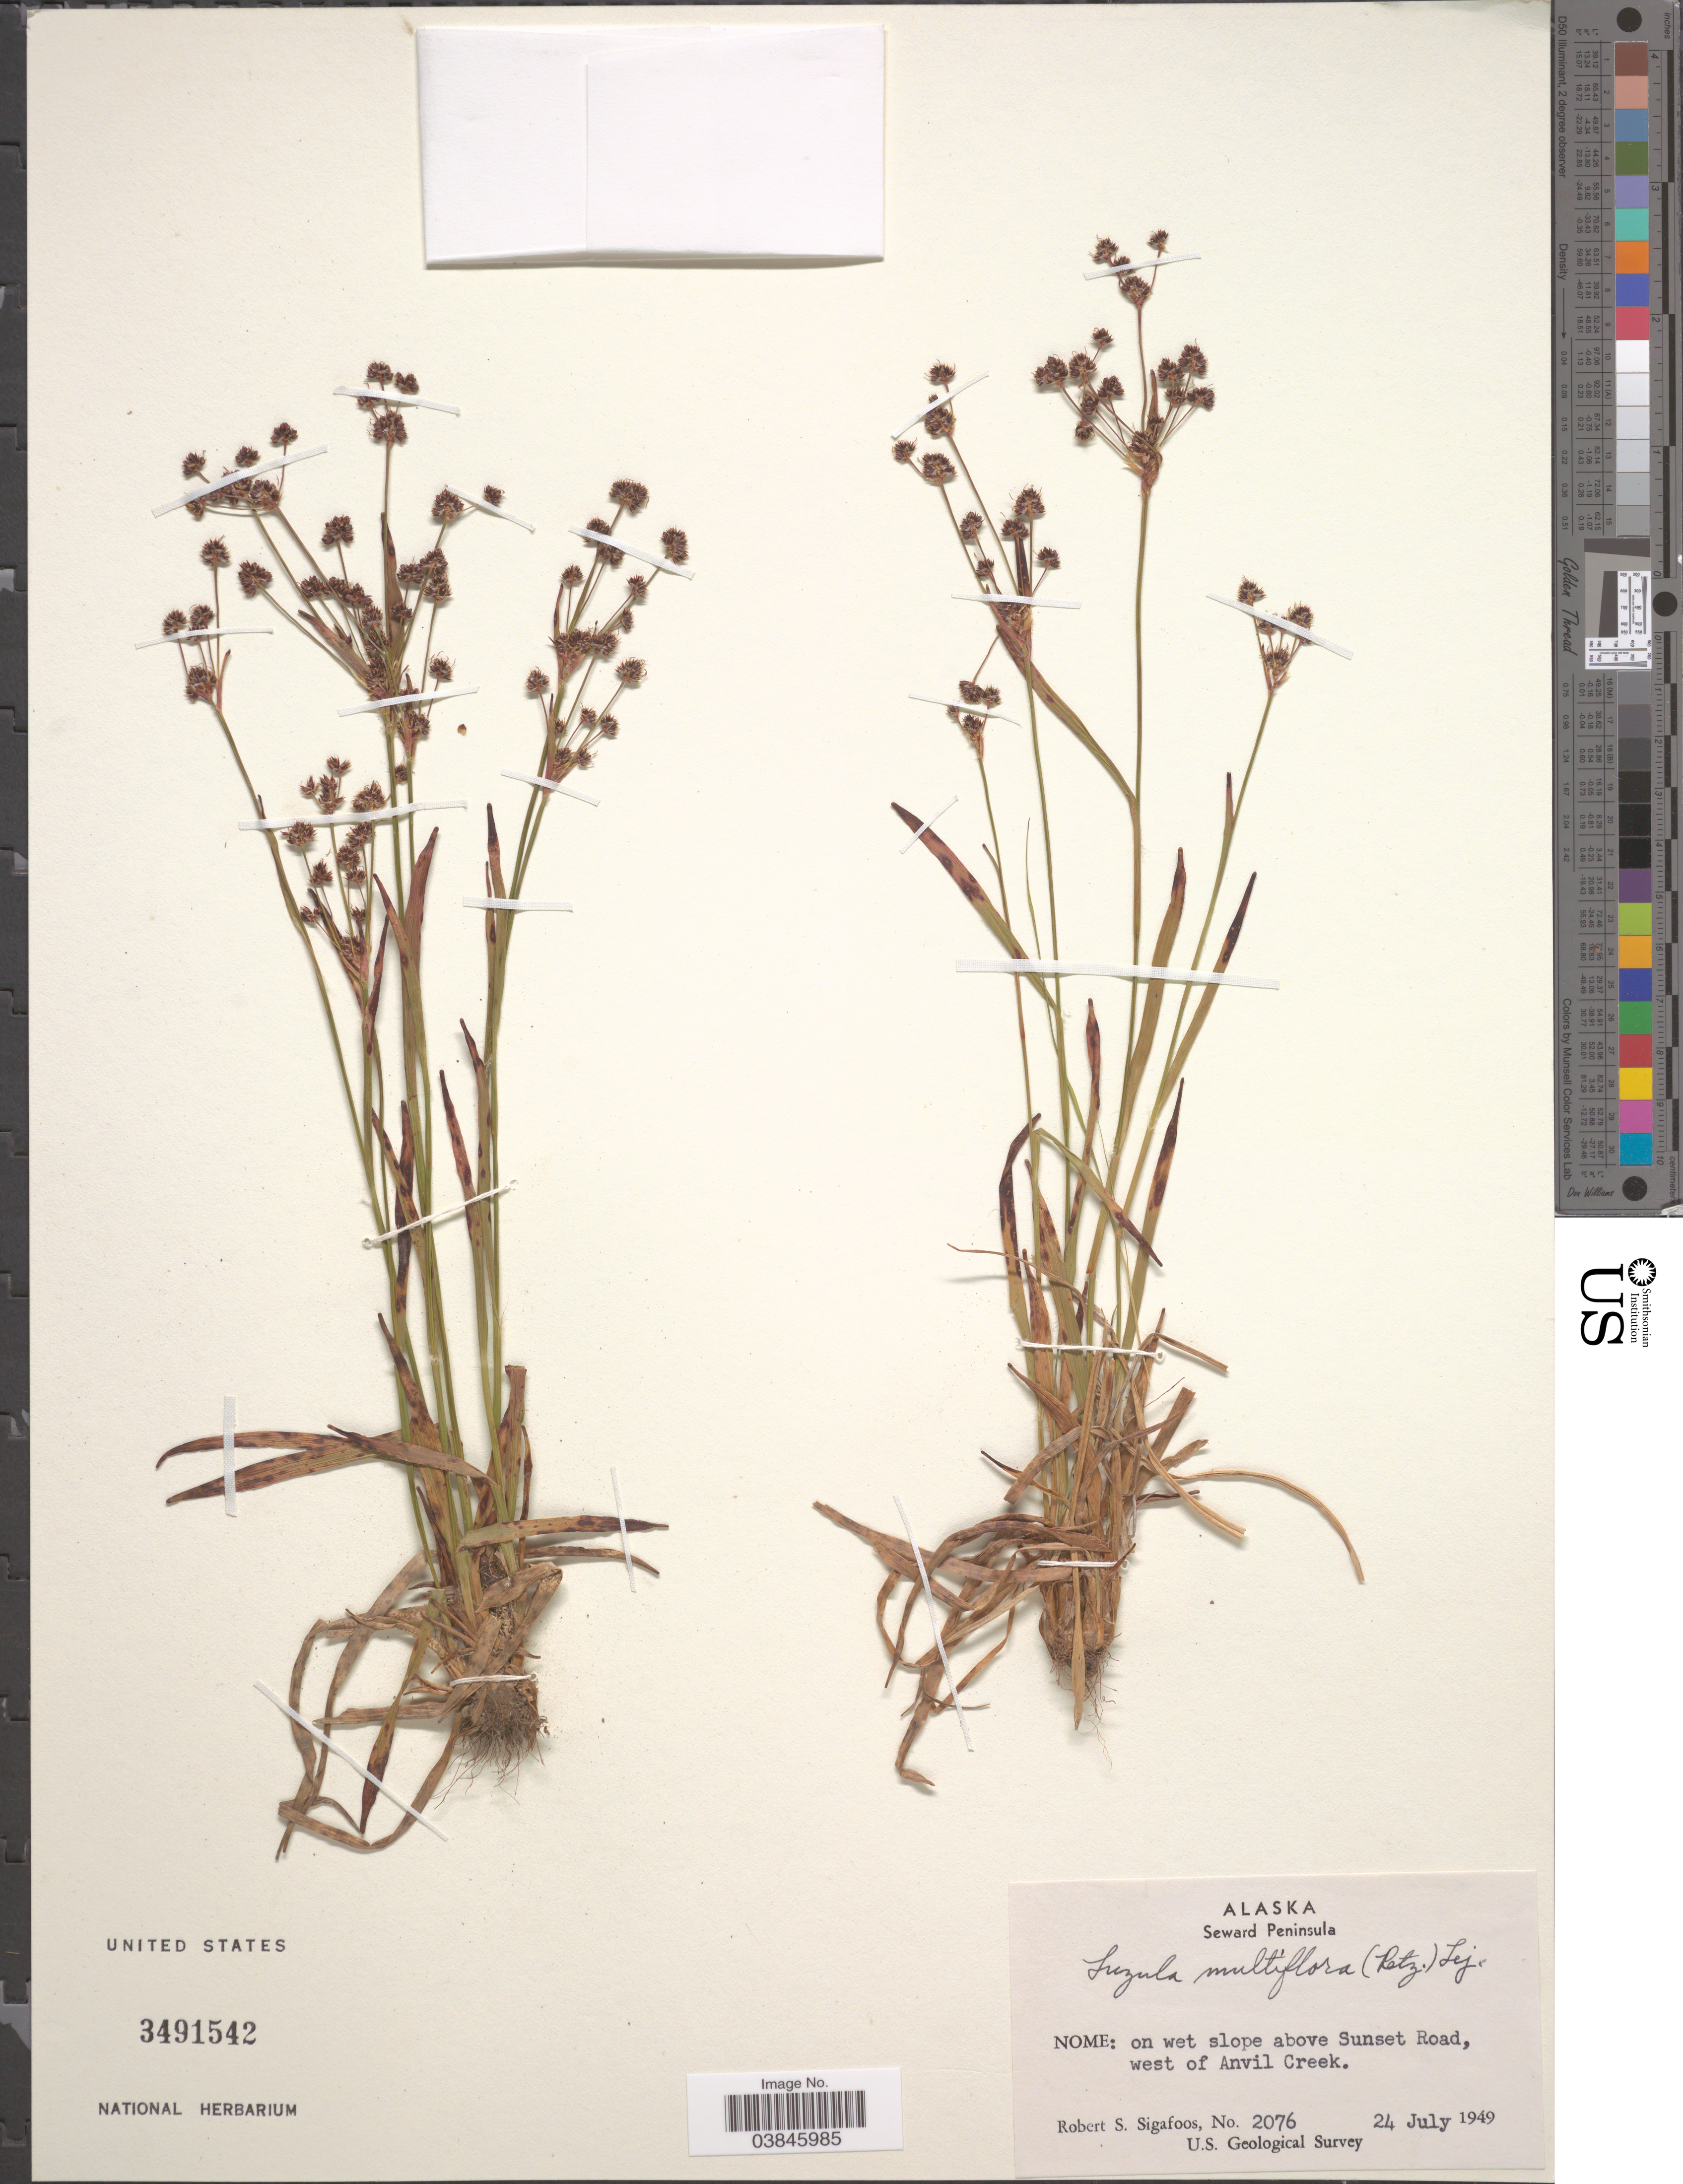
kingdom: Plantae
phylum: Tracheophyta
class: Liliopsida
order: Poales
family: Juncaceae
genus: Luzula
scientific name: Luzula multiflora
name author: (Ehrh.) Lej.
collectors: R. Sigafoos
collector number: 2076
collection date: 1949-07-24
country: United States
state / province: Alaska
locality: Seward Peninsula. Nome: on wet slope above Sunset Road, west of Anvil Creek.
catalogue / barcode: US 3491542